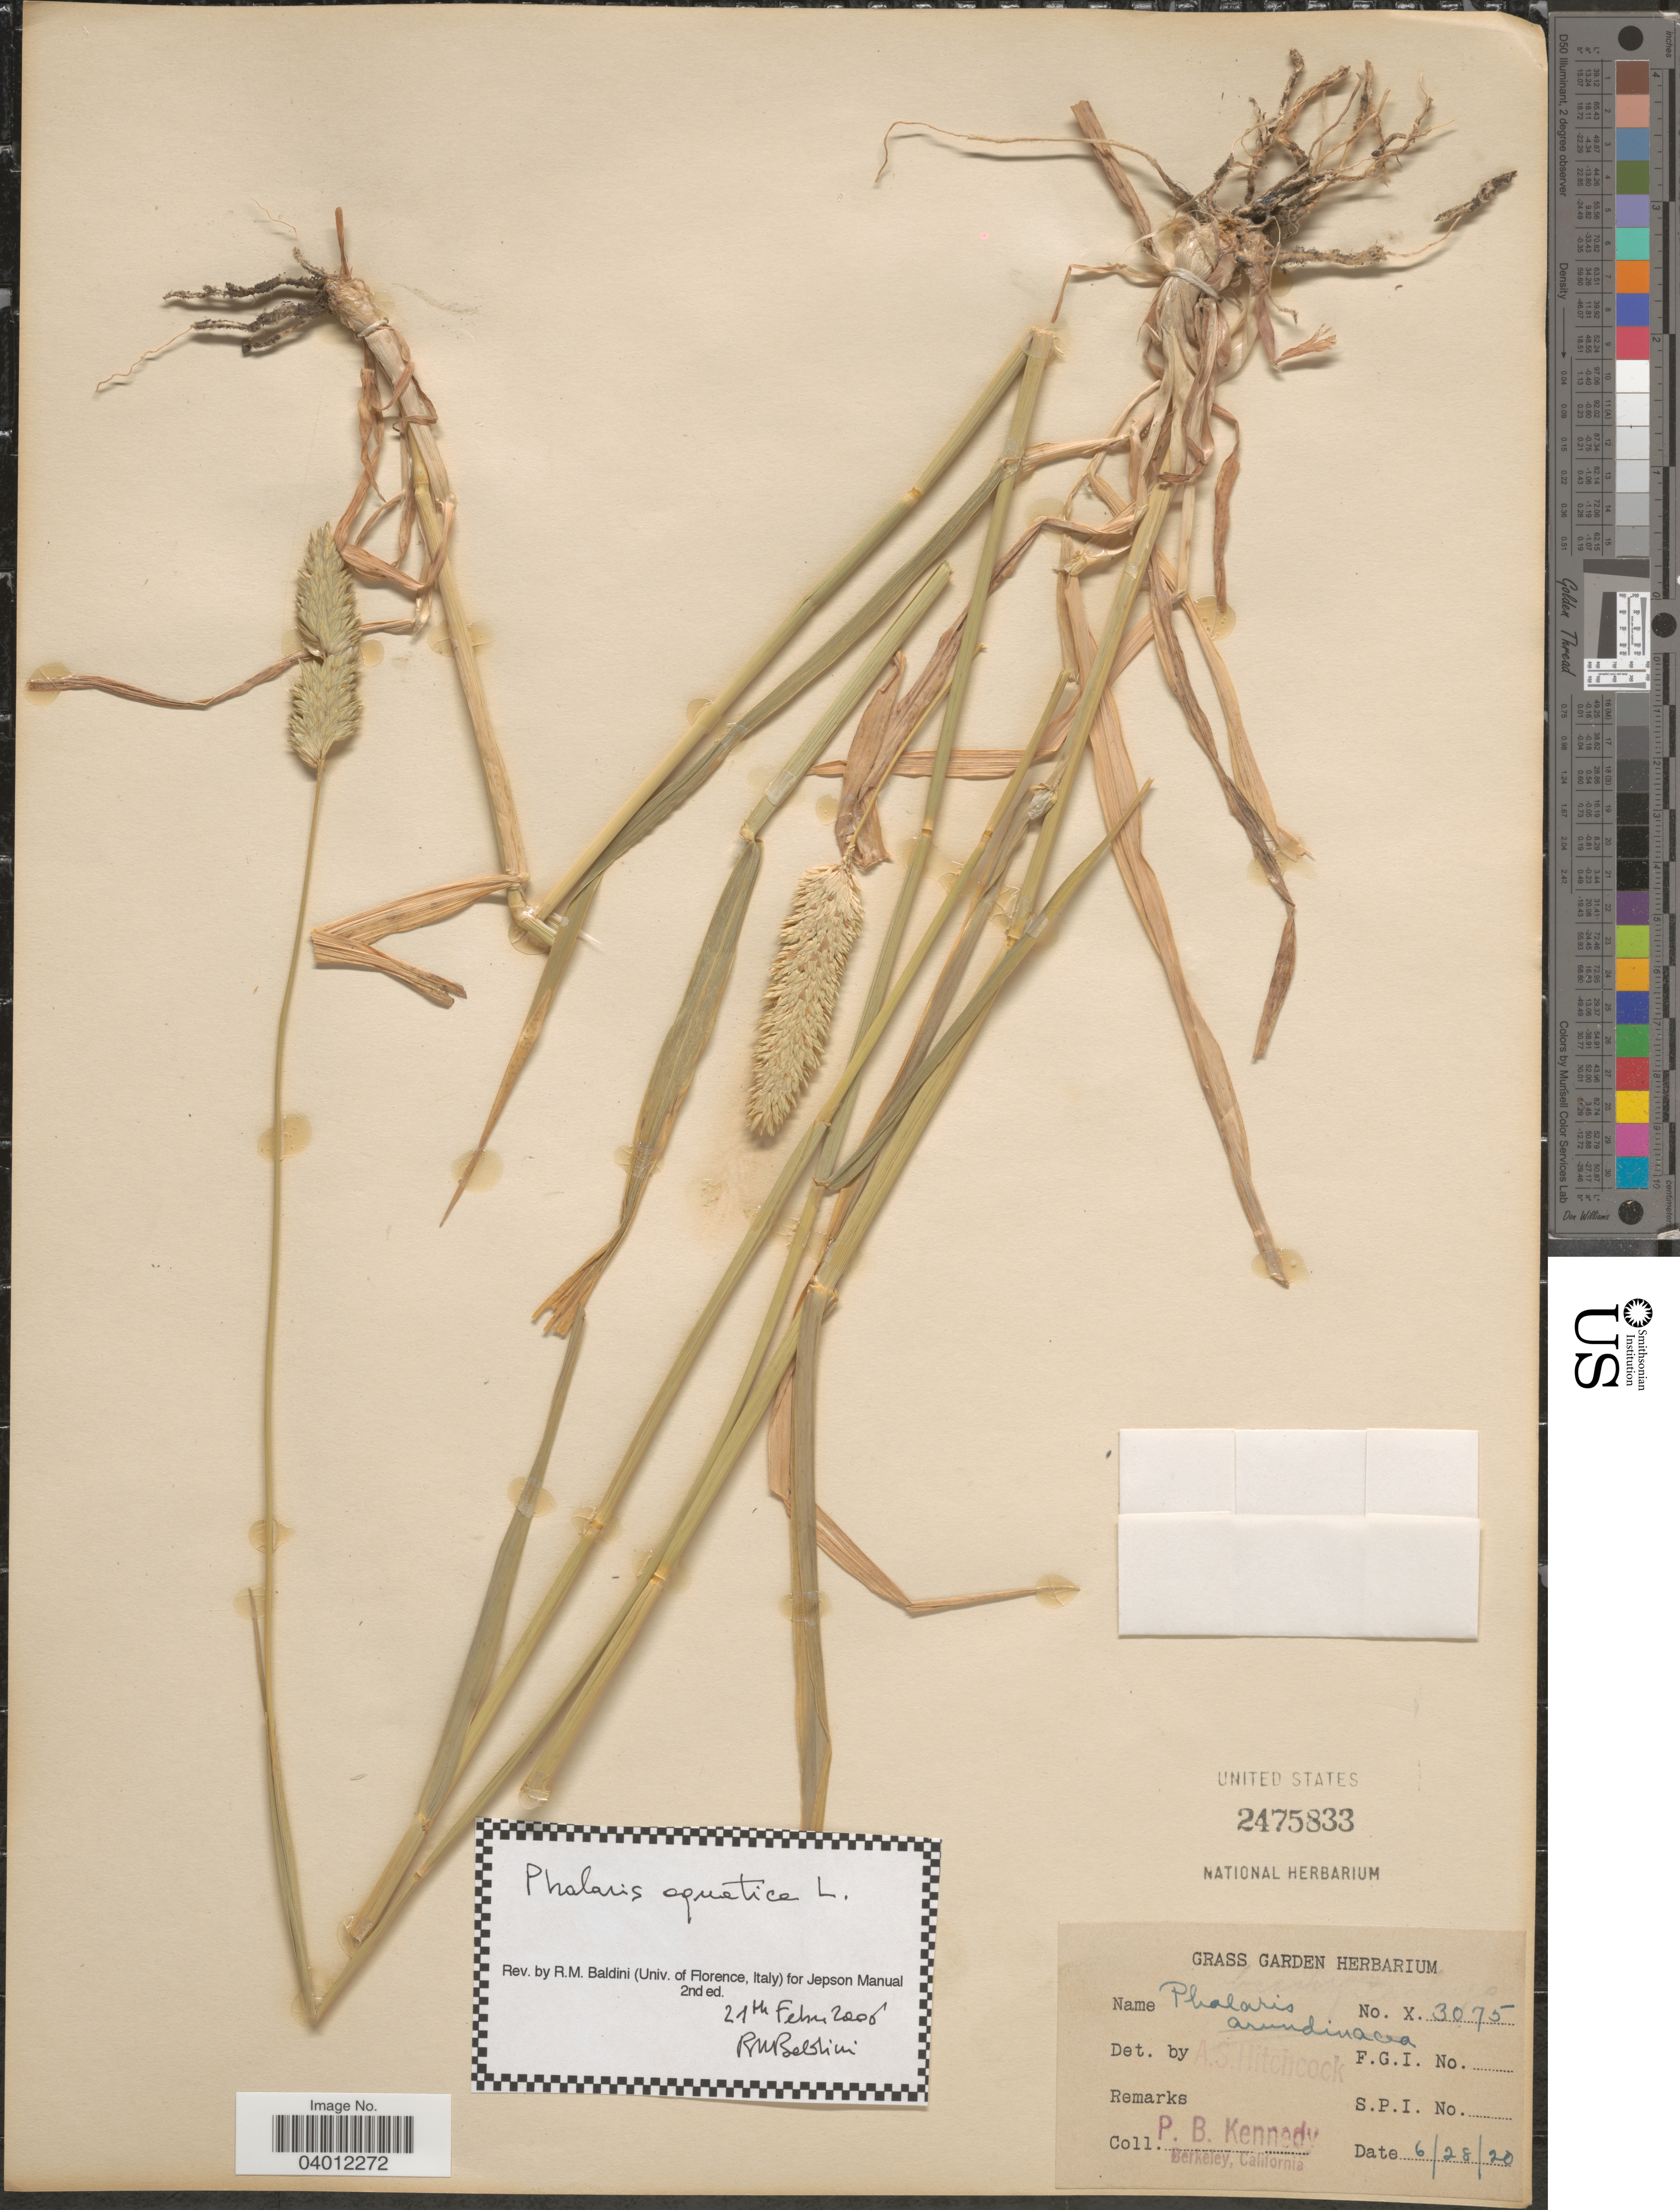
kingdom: Plantae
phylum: Tracheophyta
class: Liliopsida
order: Poales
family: Poaceae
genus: Phalaris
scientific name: Phalaris aquatica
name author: L.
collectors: P. B. Kennedy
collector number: X.3075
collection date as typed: Transcribed d/m/y: 28/6/20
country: United States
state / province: California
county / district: Alameda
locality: Berkeley.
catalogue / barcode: US 2475833